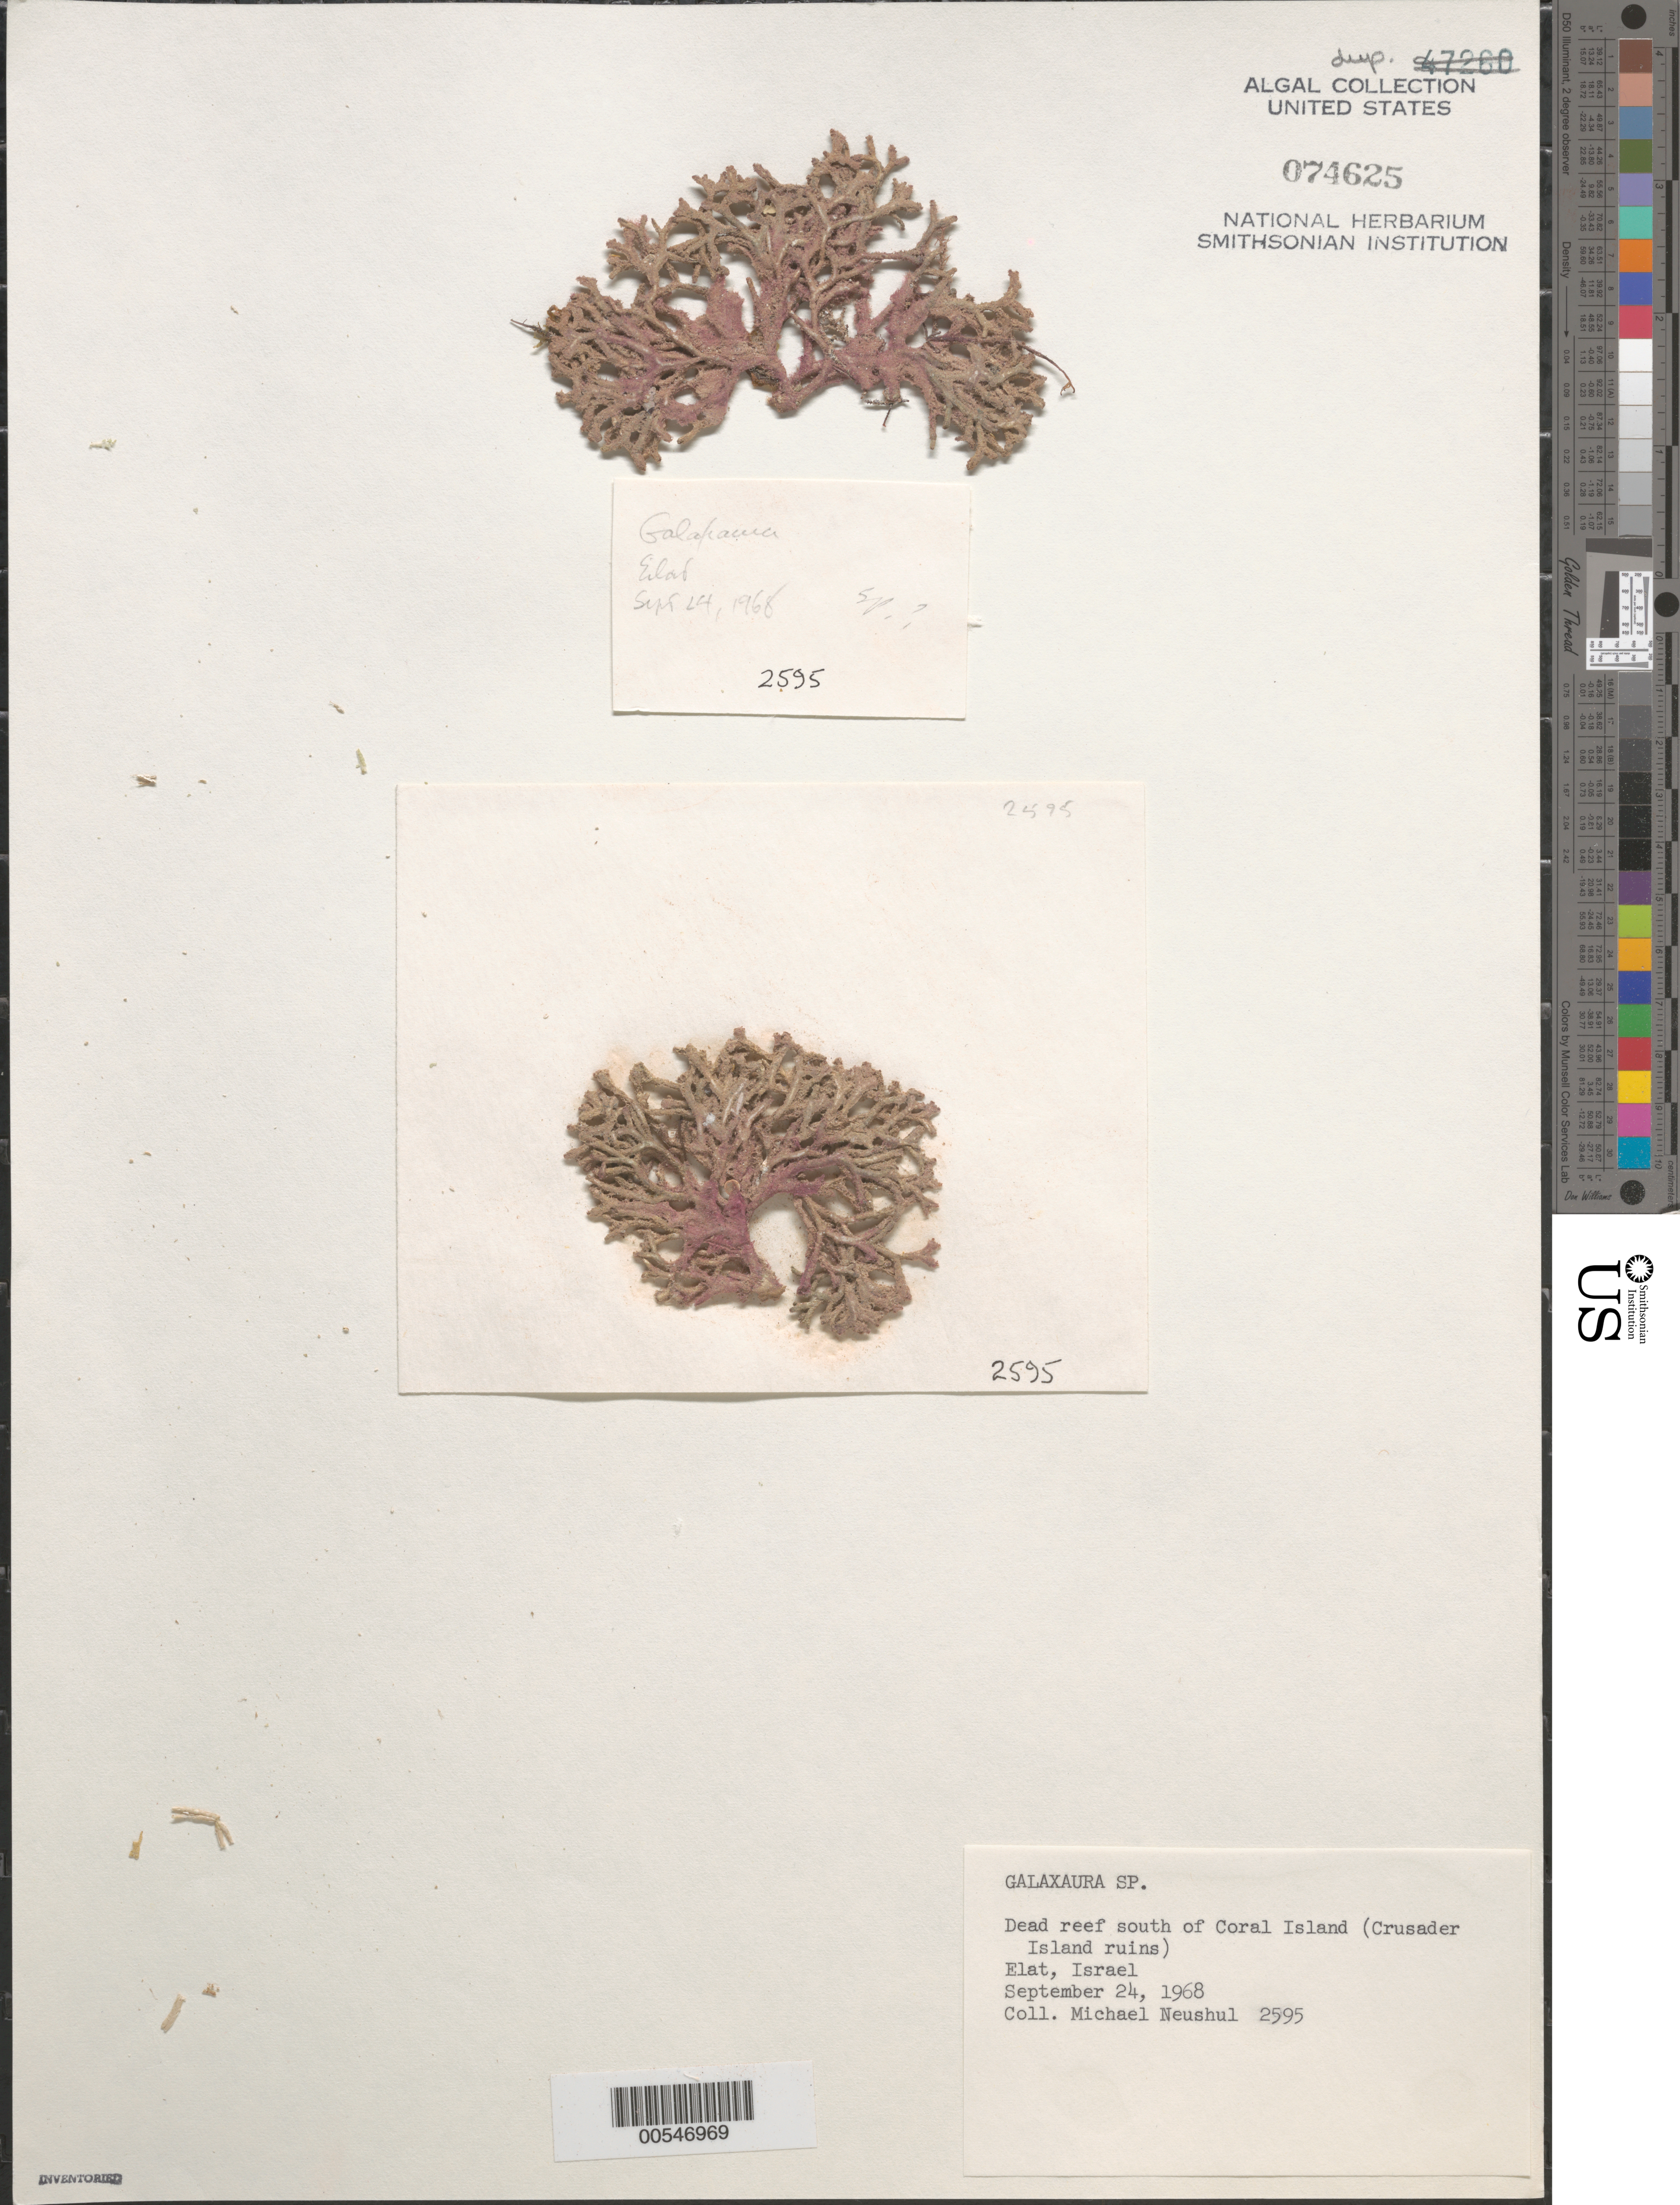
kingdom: Plantae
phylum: Rhodophyta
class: Florideophyceae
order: Nemaliales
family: Galaxauraceae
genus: Galaxaura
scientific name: Galaxaura sp.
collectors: M. Neushul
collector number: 2595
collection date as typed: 24 Sep 1968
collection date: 1968-09-24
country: Israel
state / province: Southern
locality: Elat, reef south of Coral Island, Crusader Island ruins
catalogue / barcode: US 74625